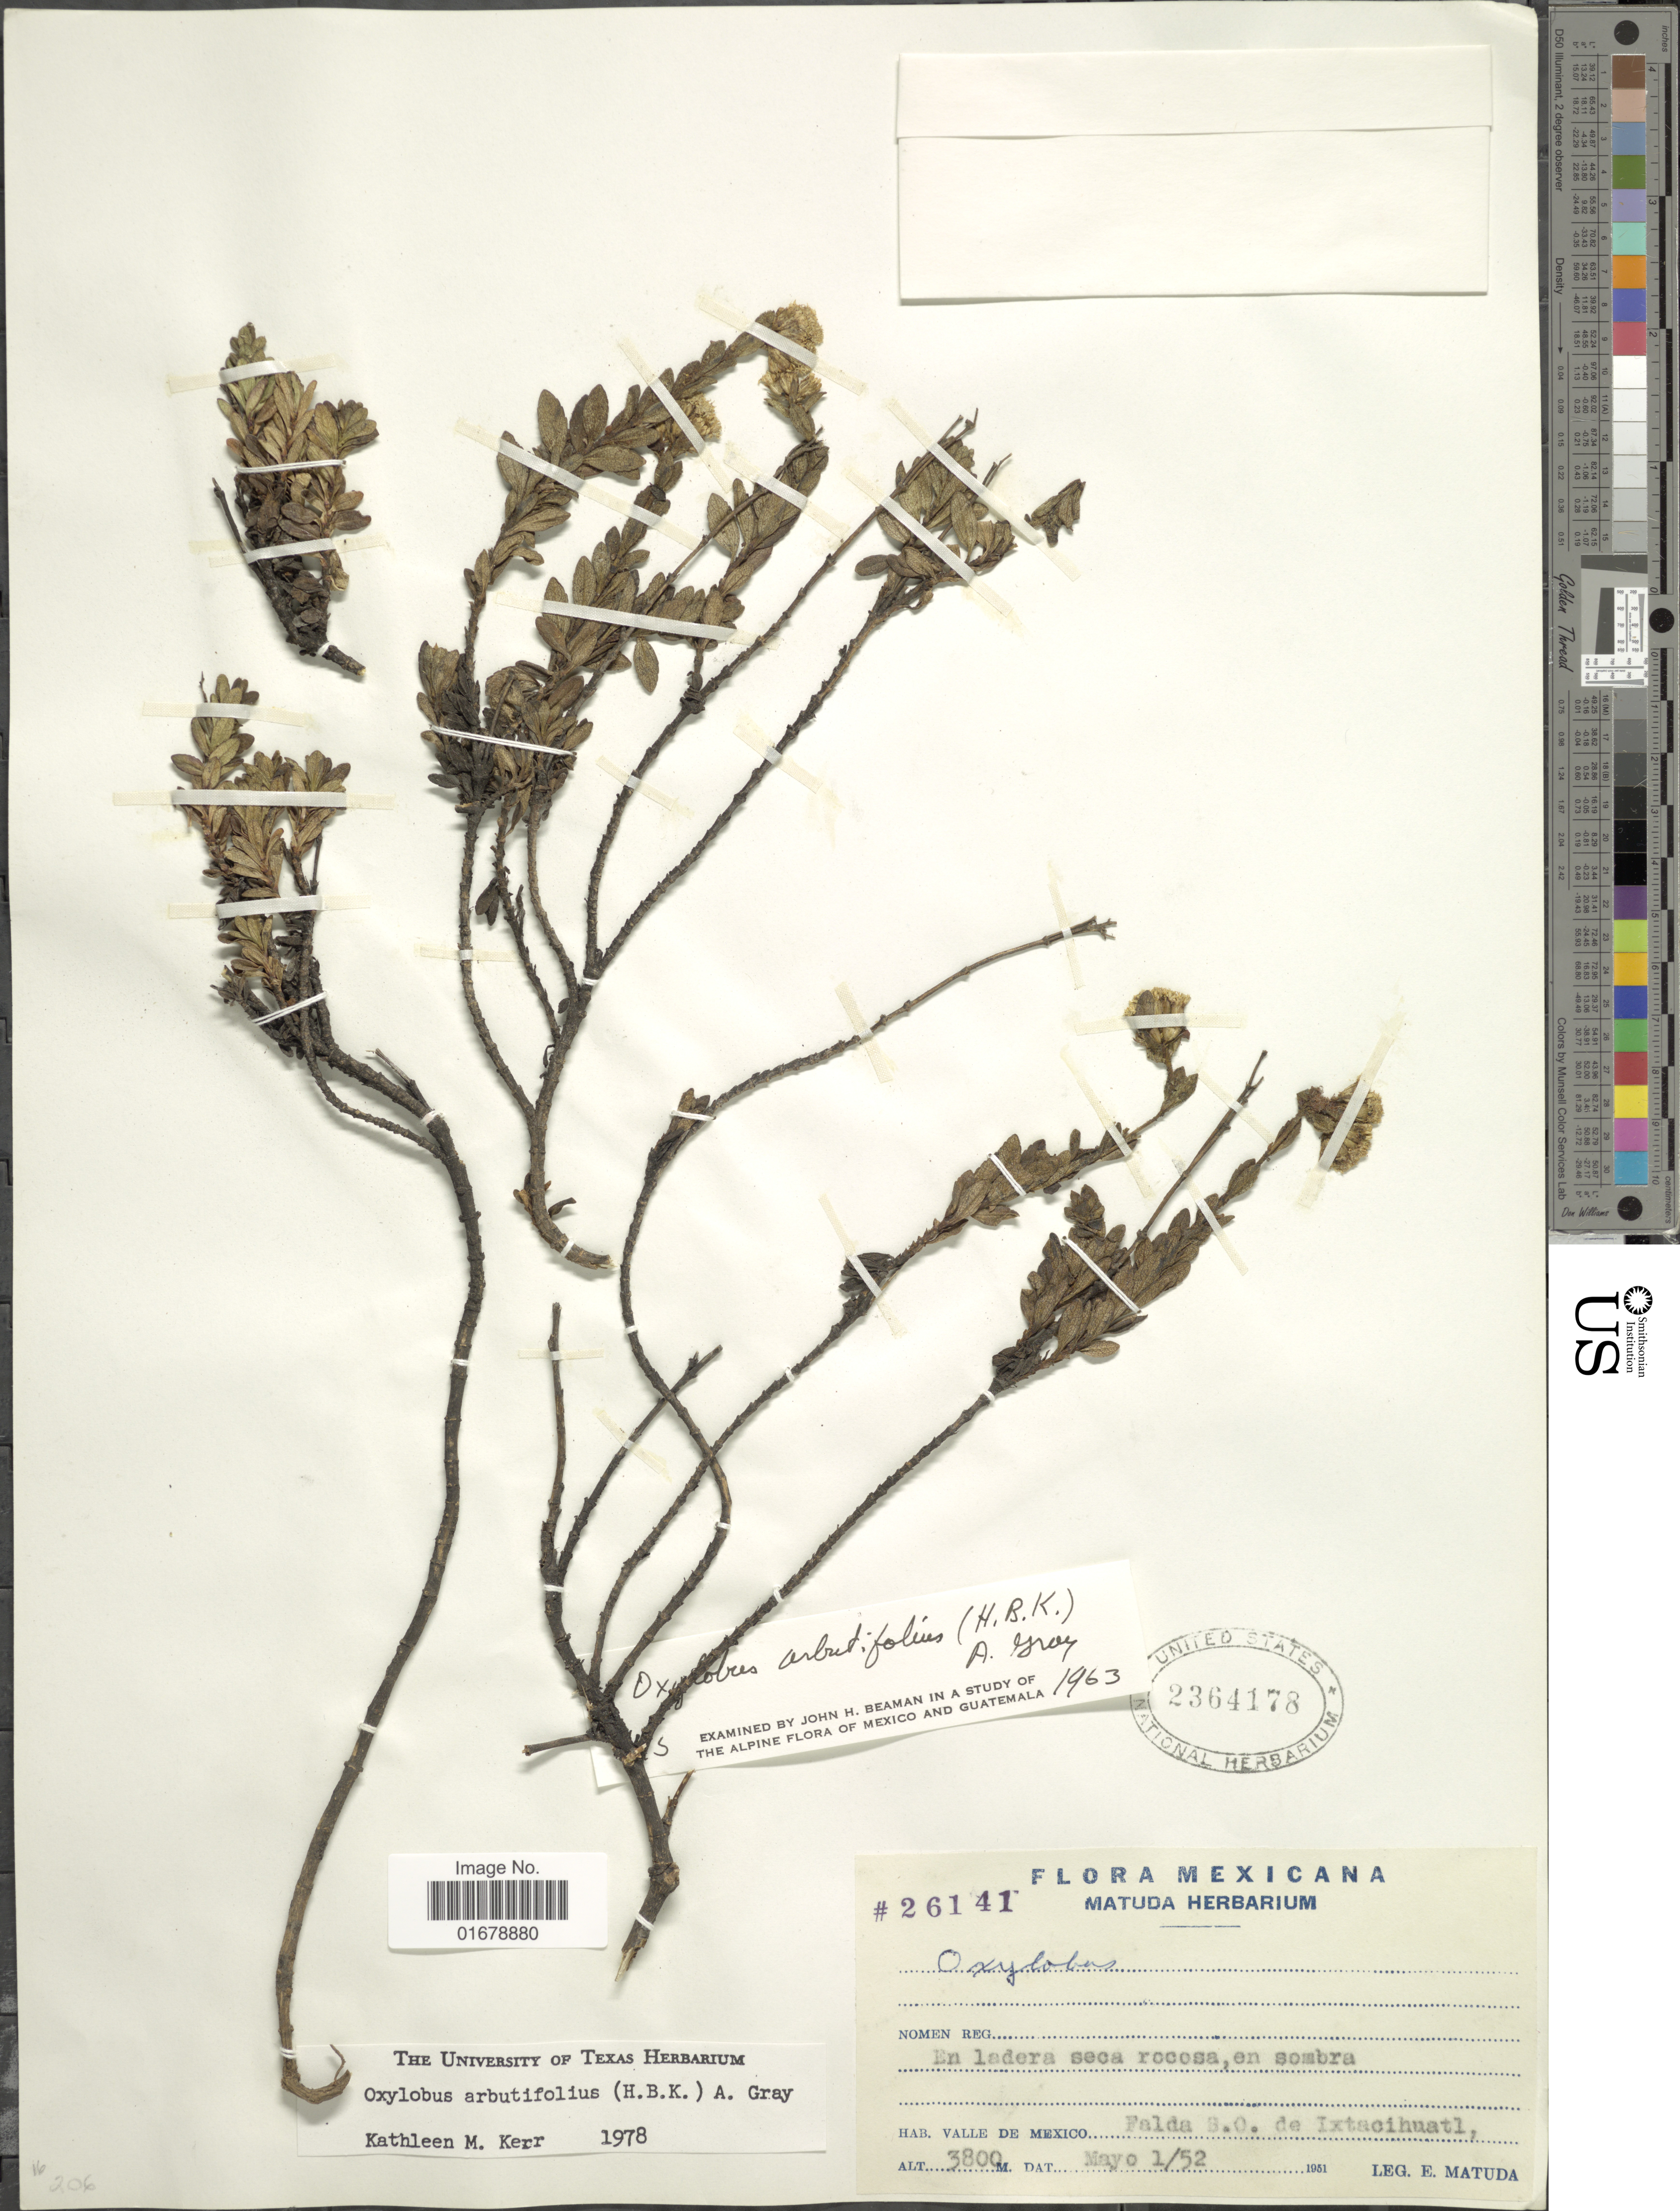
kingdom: Plantae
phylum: Tracheophyta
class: Magnoliopsida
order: Asterales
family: Asteraceae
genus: Oxylobus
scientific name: Oxylobus arbutifolius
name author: (Kunth) A. Gray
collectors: E. Matuda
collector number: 26141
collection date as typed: Transcribed d/m/y: 1/5/52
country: Mexico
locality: Valle de Mexico. Falda S. O. de Ixtacihuatl.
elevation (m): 3800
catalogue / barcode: US 2364178